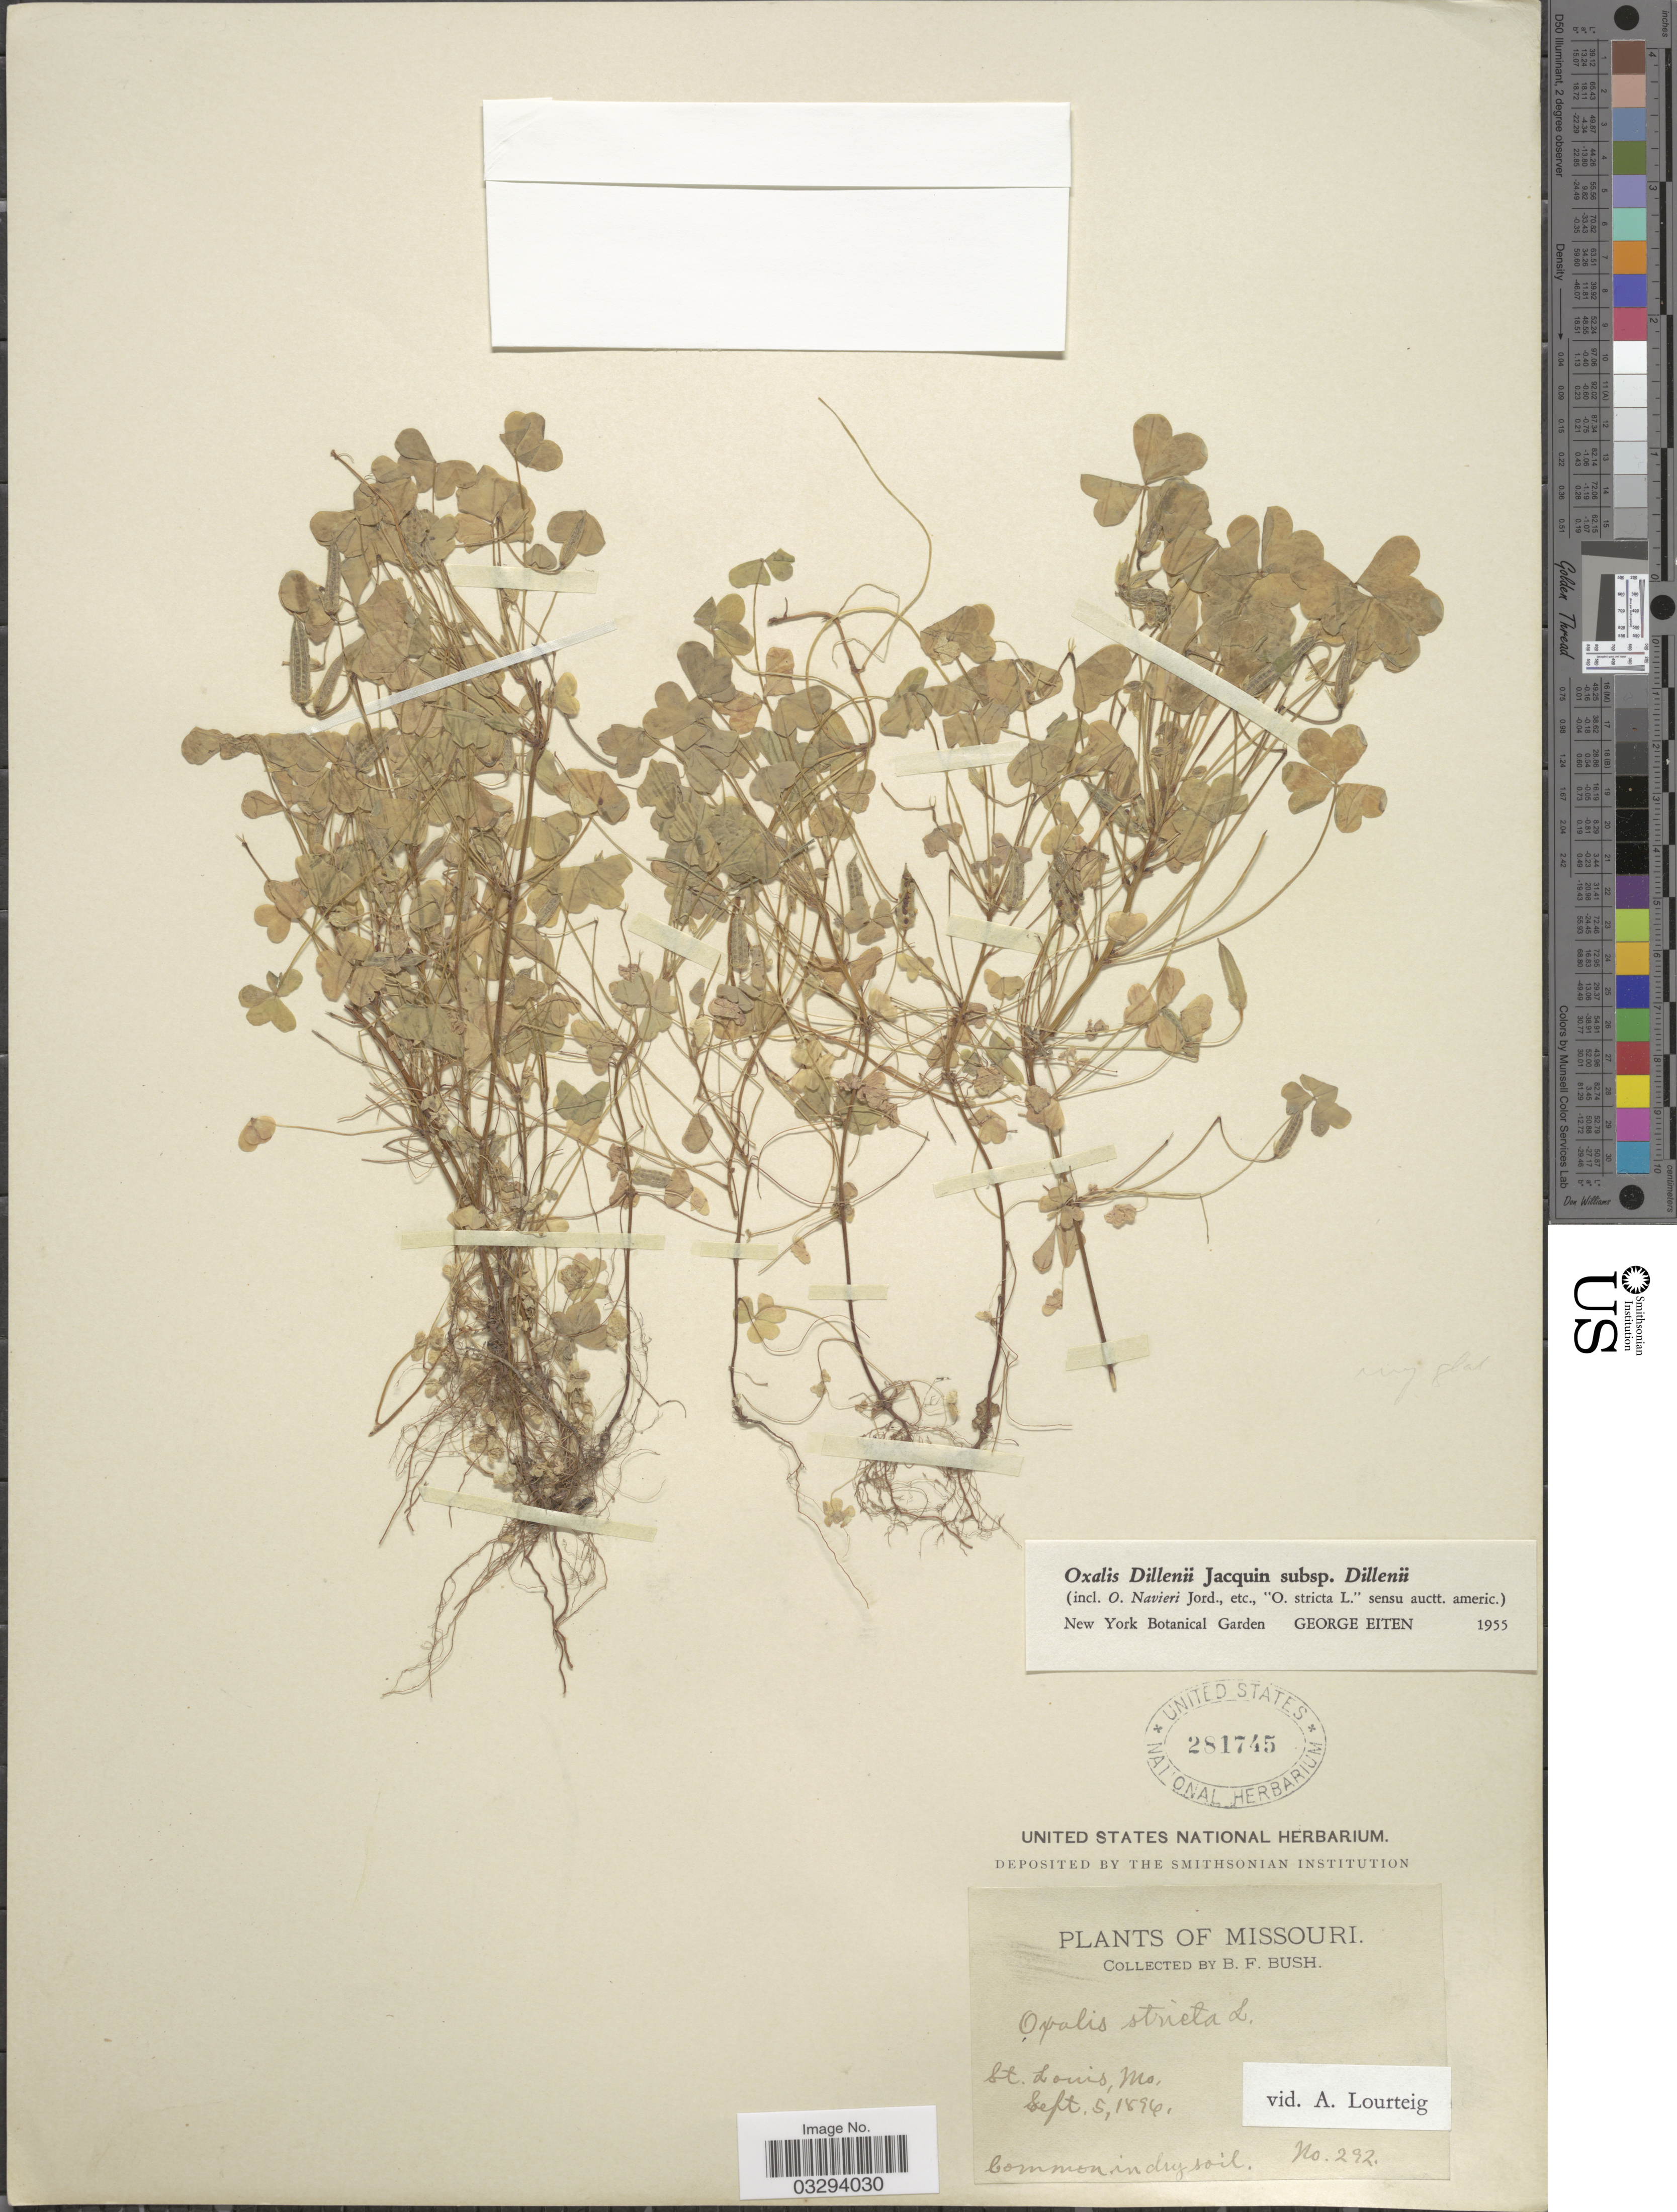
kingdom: Plantae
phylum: Tracheophyta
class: Magnoliopsida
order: Oxalidales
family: Oxalidaceae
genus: Oxalis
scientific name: Oxalis sp.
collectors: B. F. Bush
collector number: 292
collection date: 1896-09-05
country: United States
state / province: Missouri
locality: St. Louis.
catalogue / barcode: US 281745